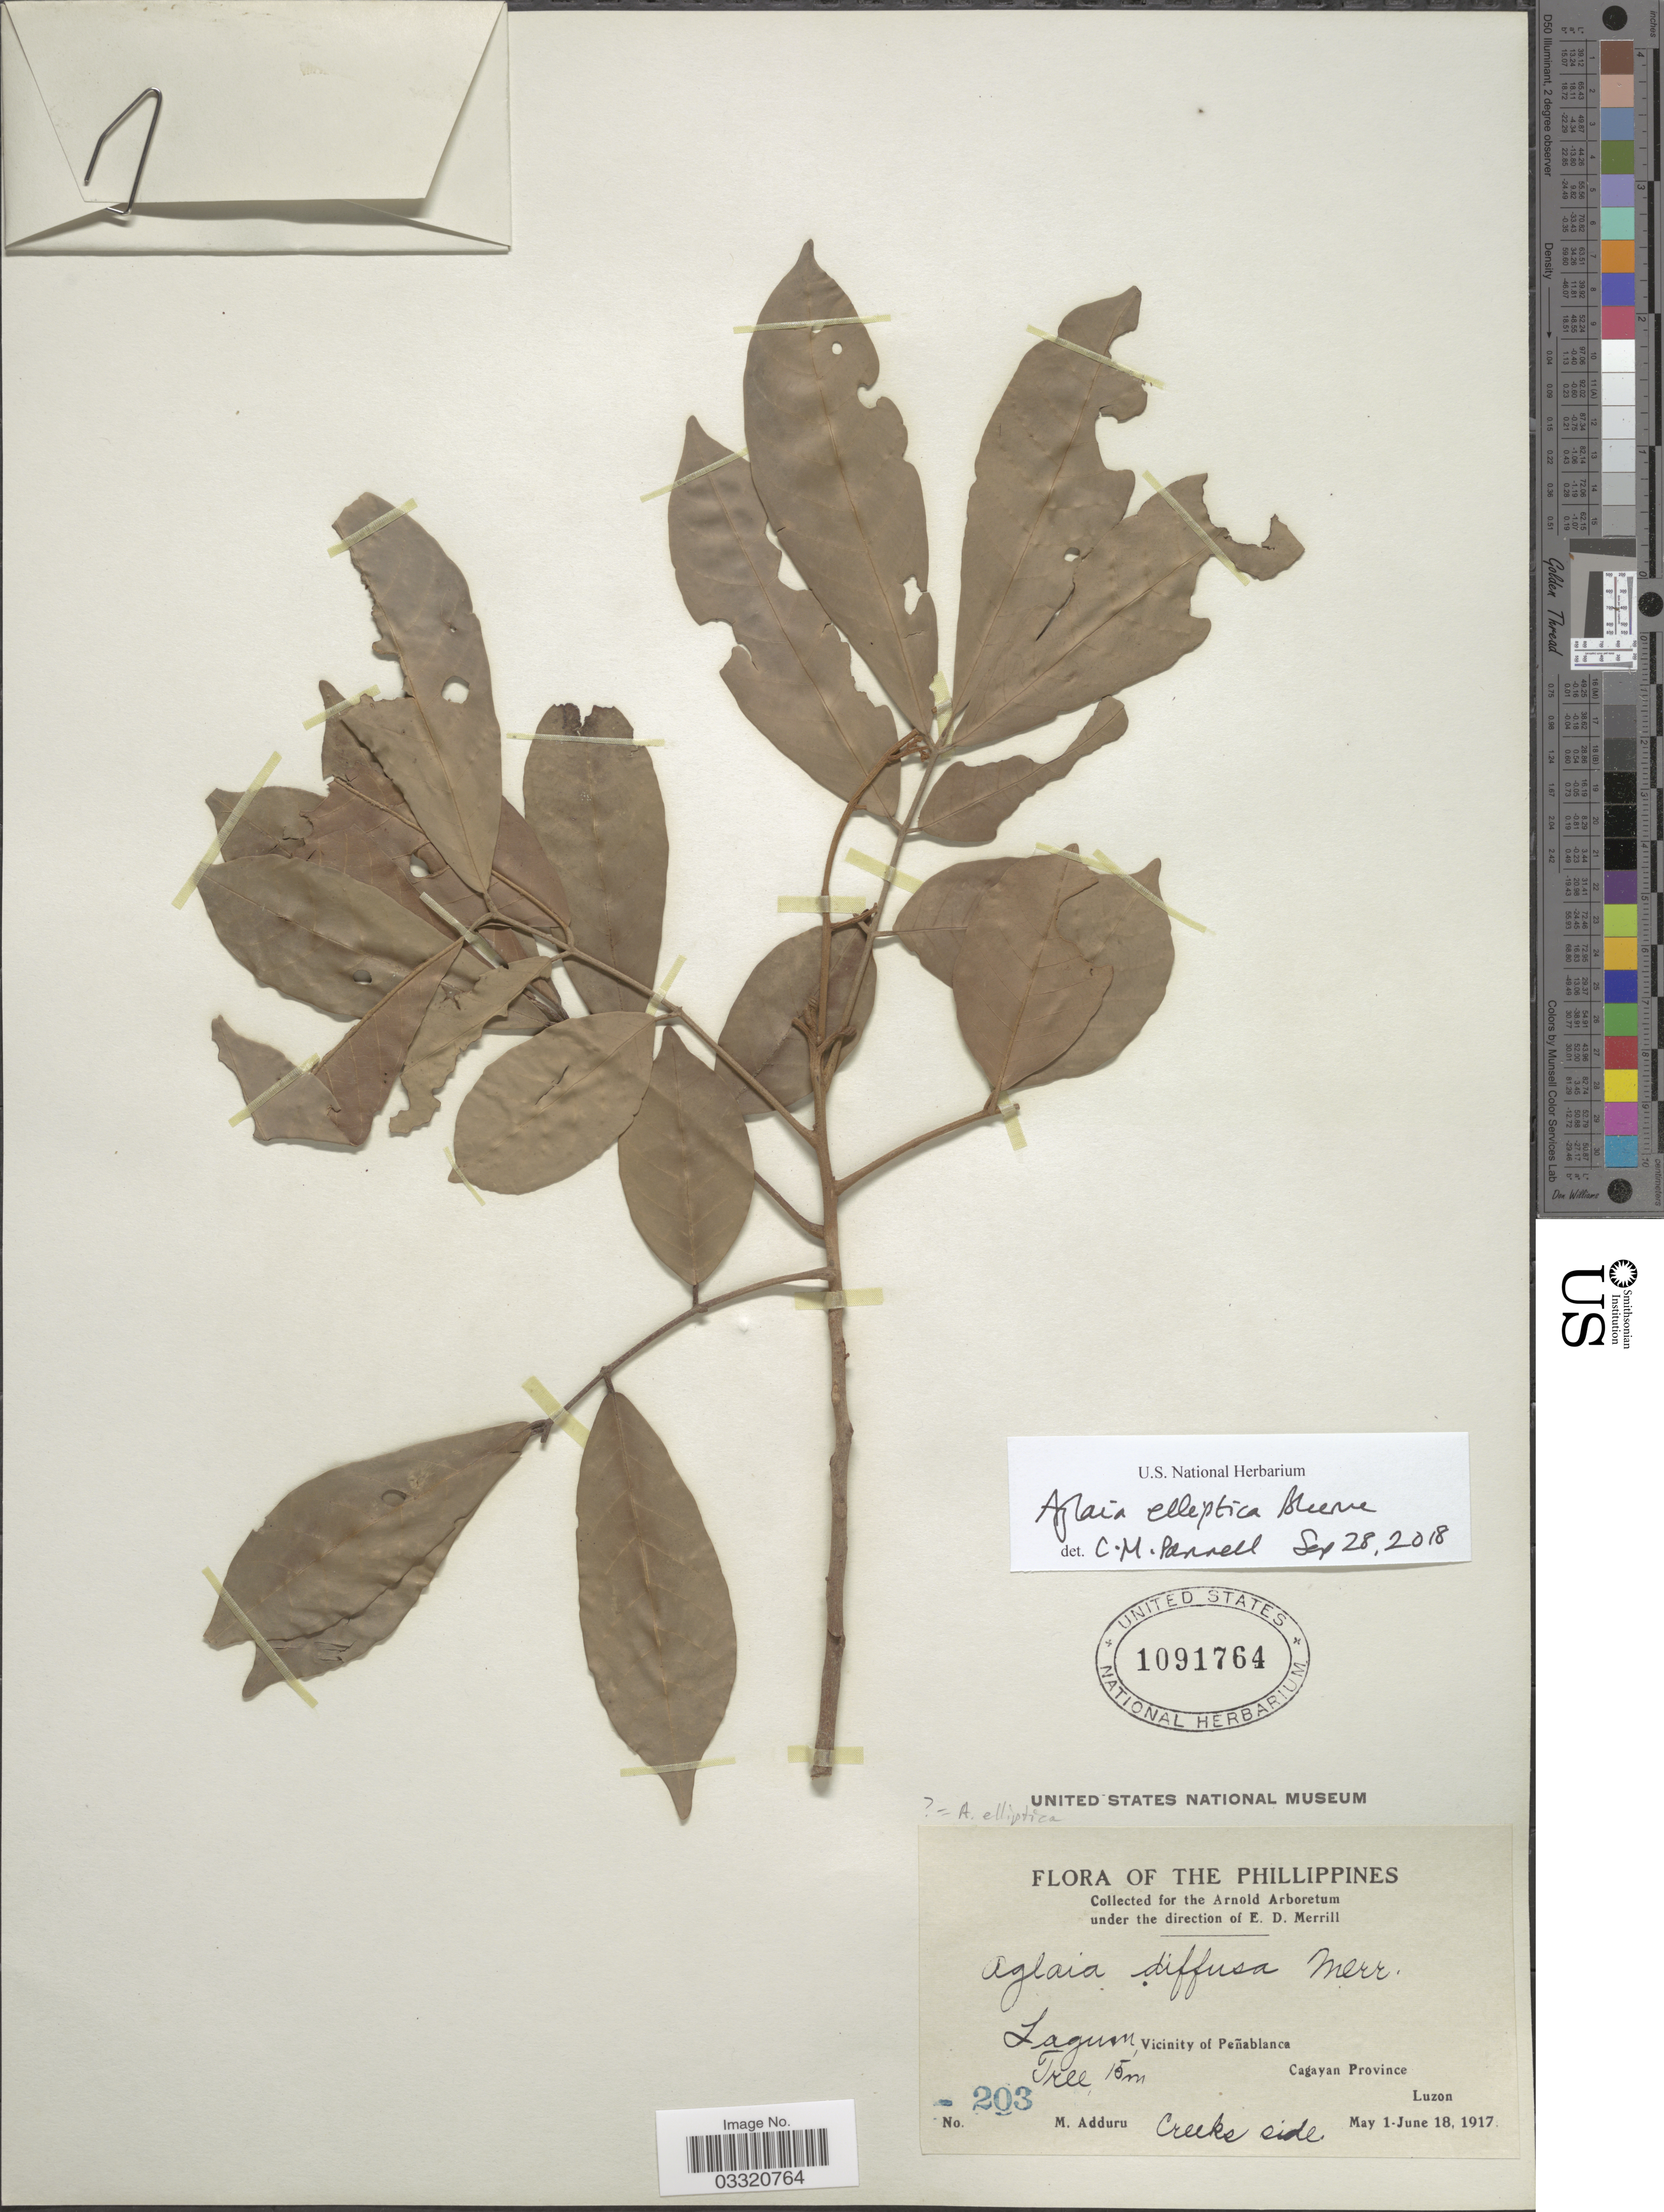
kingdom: Plantae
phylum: Tracheophyta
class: Magnoliopsida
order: Sapindales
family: Meliaceae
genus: Aglaia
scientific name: Aglaia elliptica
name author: Blume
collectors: M. Adduru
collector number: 203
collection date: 1917-05-01/1917-06-18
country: Philippines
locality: Lagum, Vicinity of Peñablanca, Cagayan Province.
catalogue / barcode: US 1091764